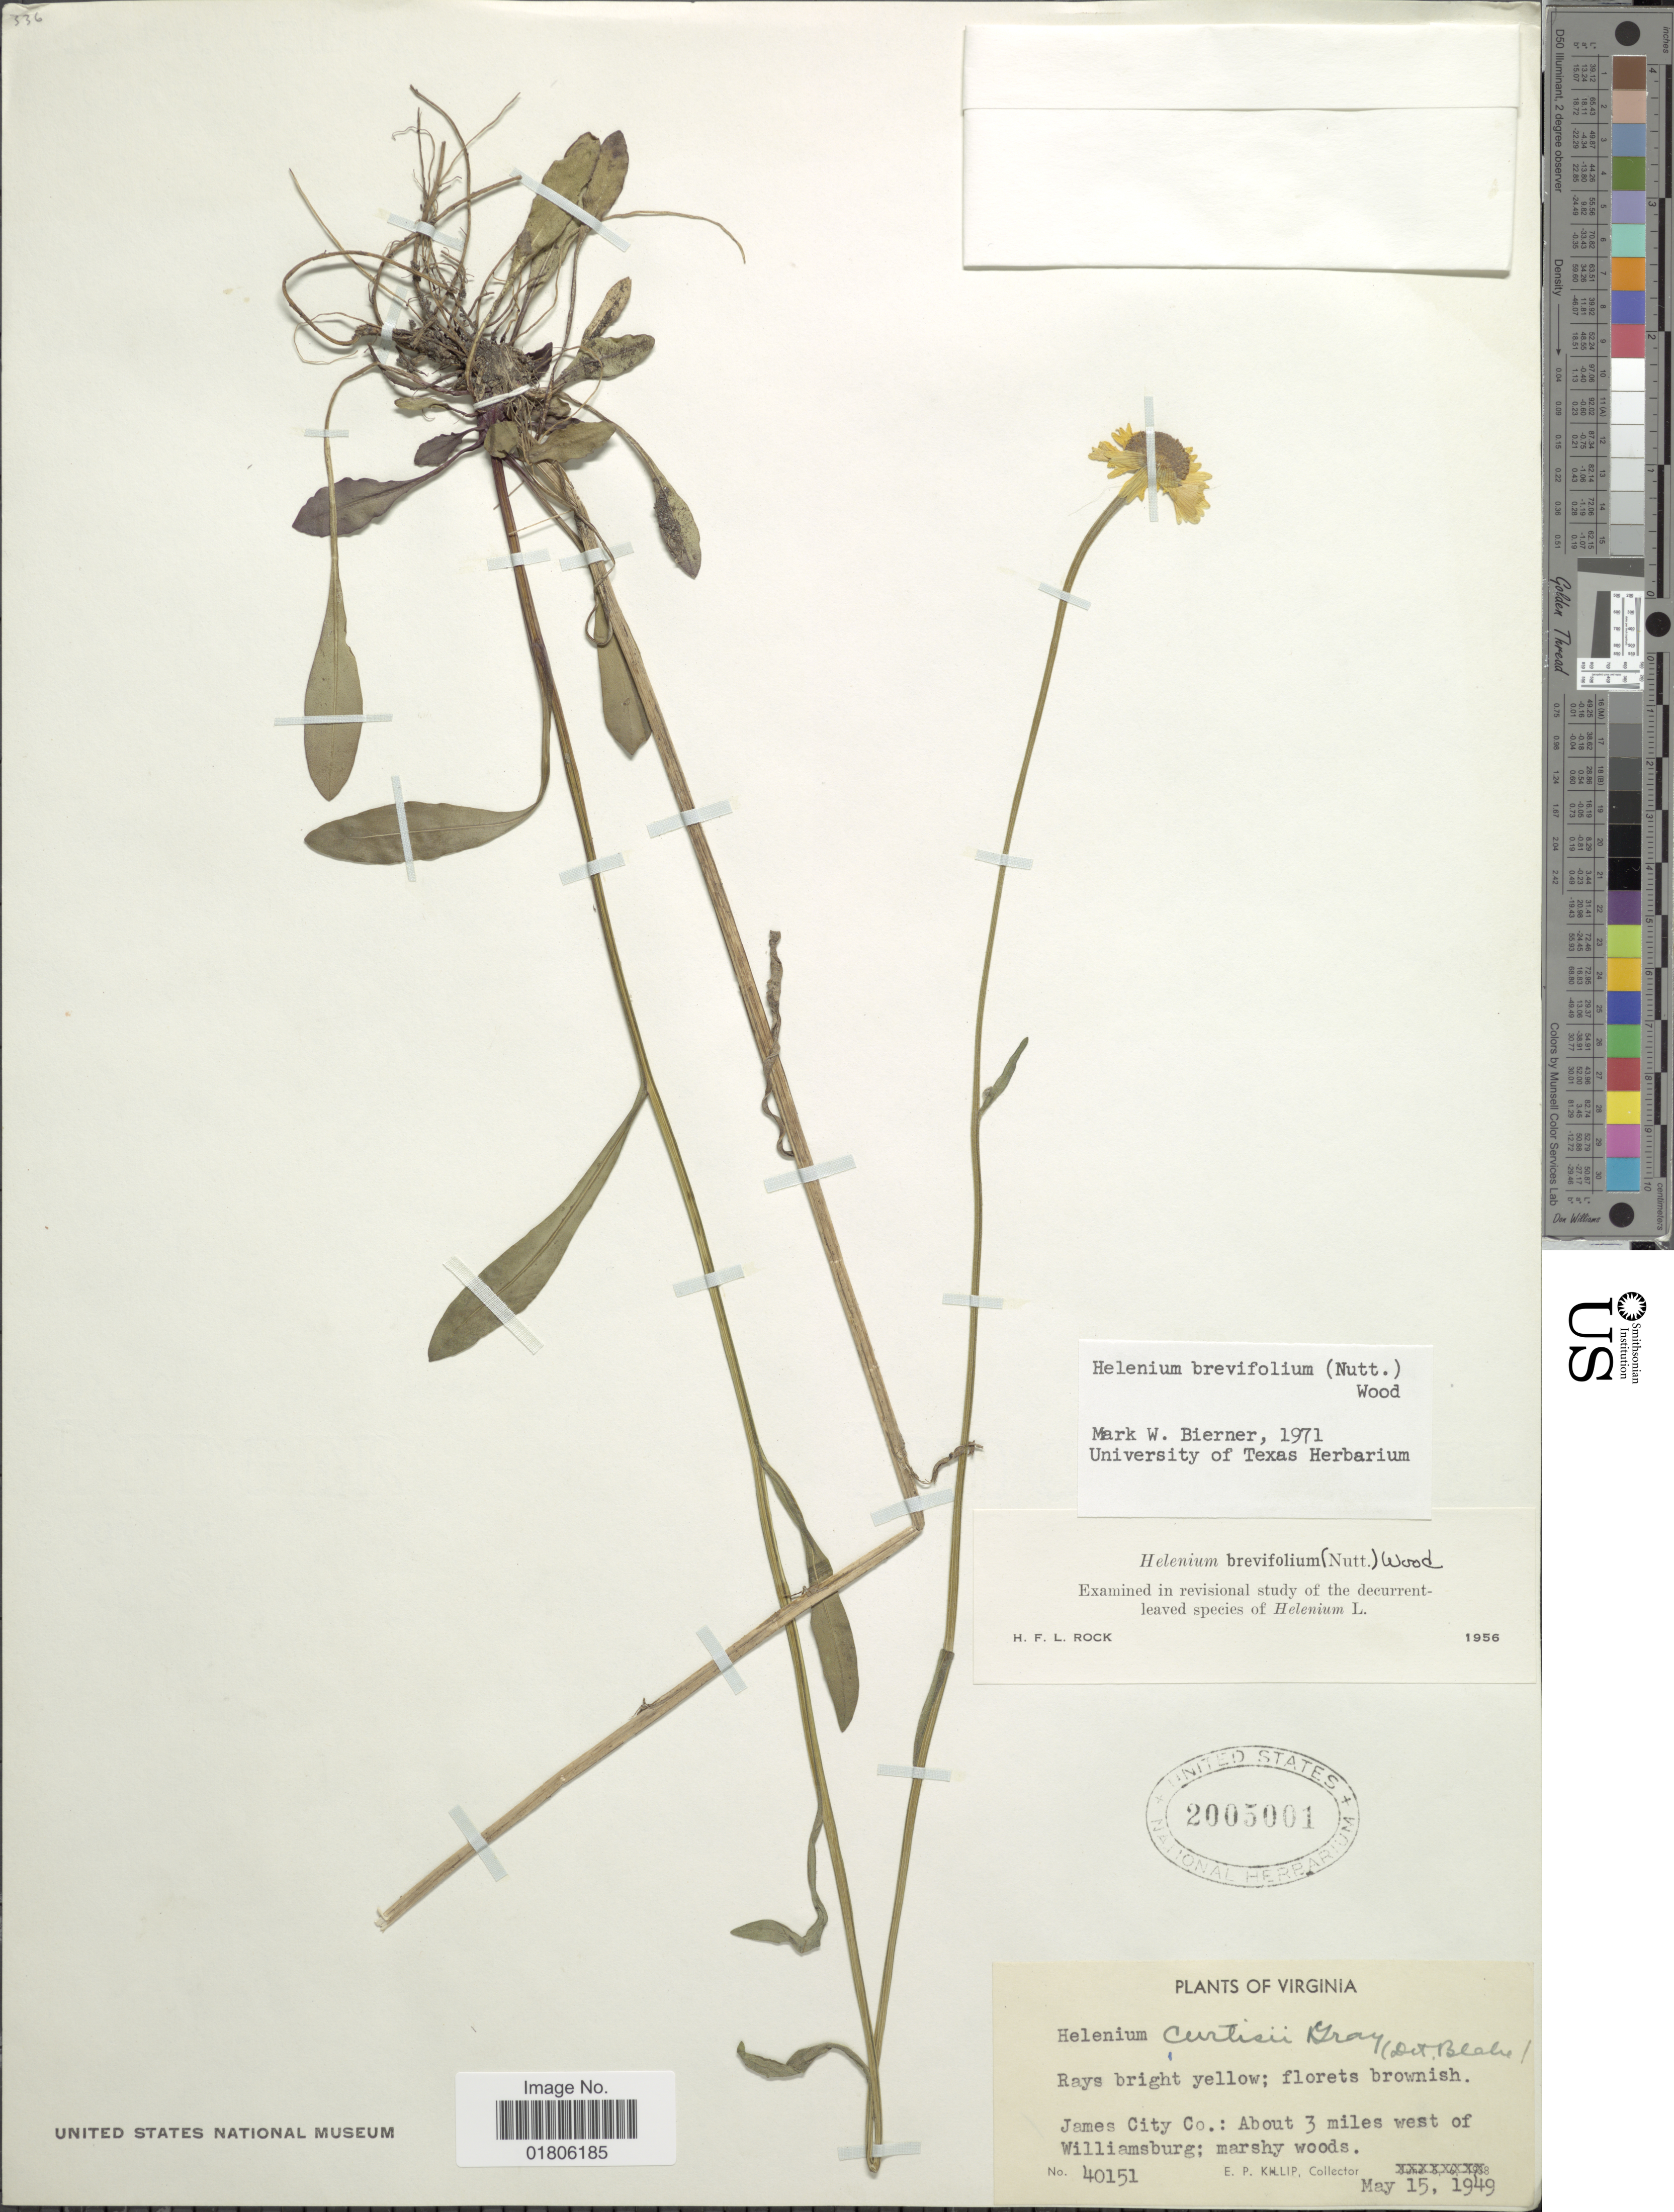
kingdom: Plantae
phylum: Tracheophyta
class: Magnoliopsida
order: Asterales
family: Asteraceae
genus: Helenium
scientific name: Helenium brevifolium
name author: (Nutt.) Alph. Wood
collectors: E. P. Killip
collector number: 40151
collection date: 1949-05-15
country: United States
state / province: Virginia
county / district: James City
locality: James City Co.: About 3 miles west of Williamsburg; marshy woods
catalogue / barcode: US 2005001